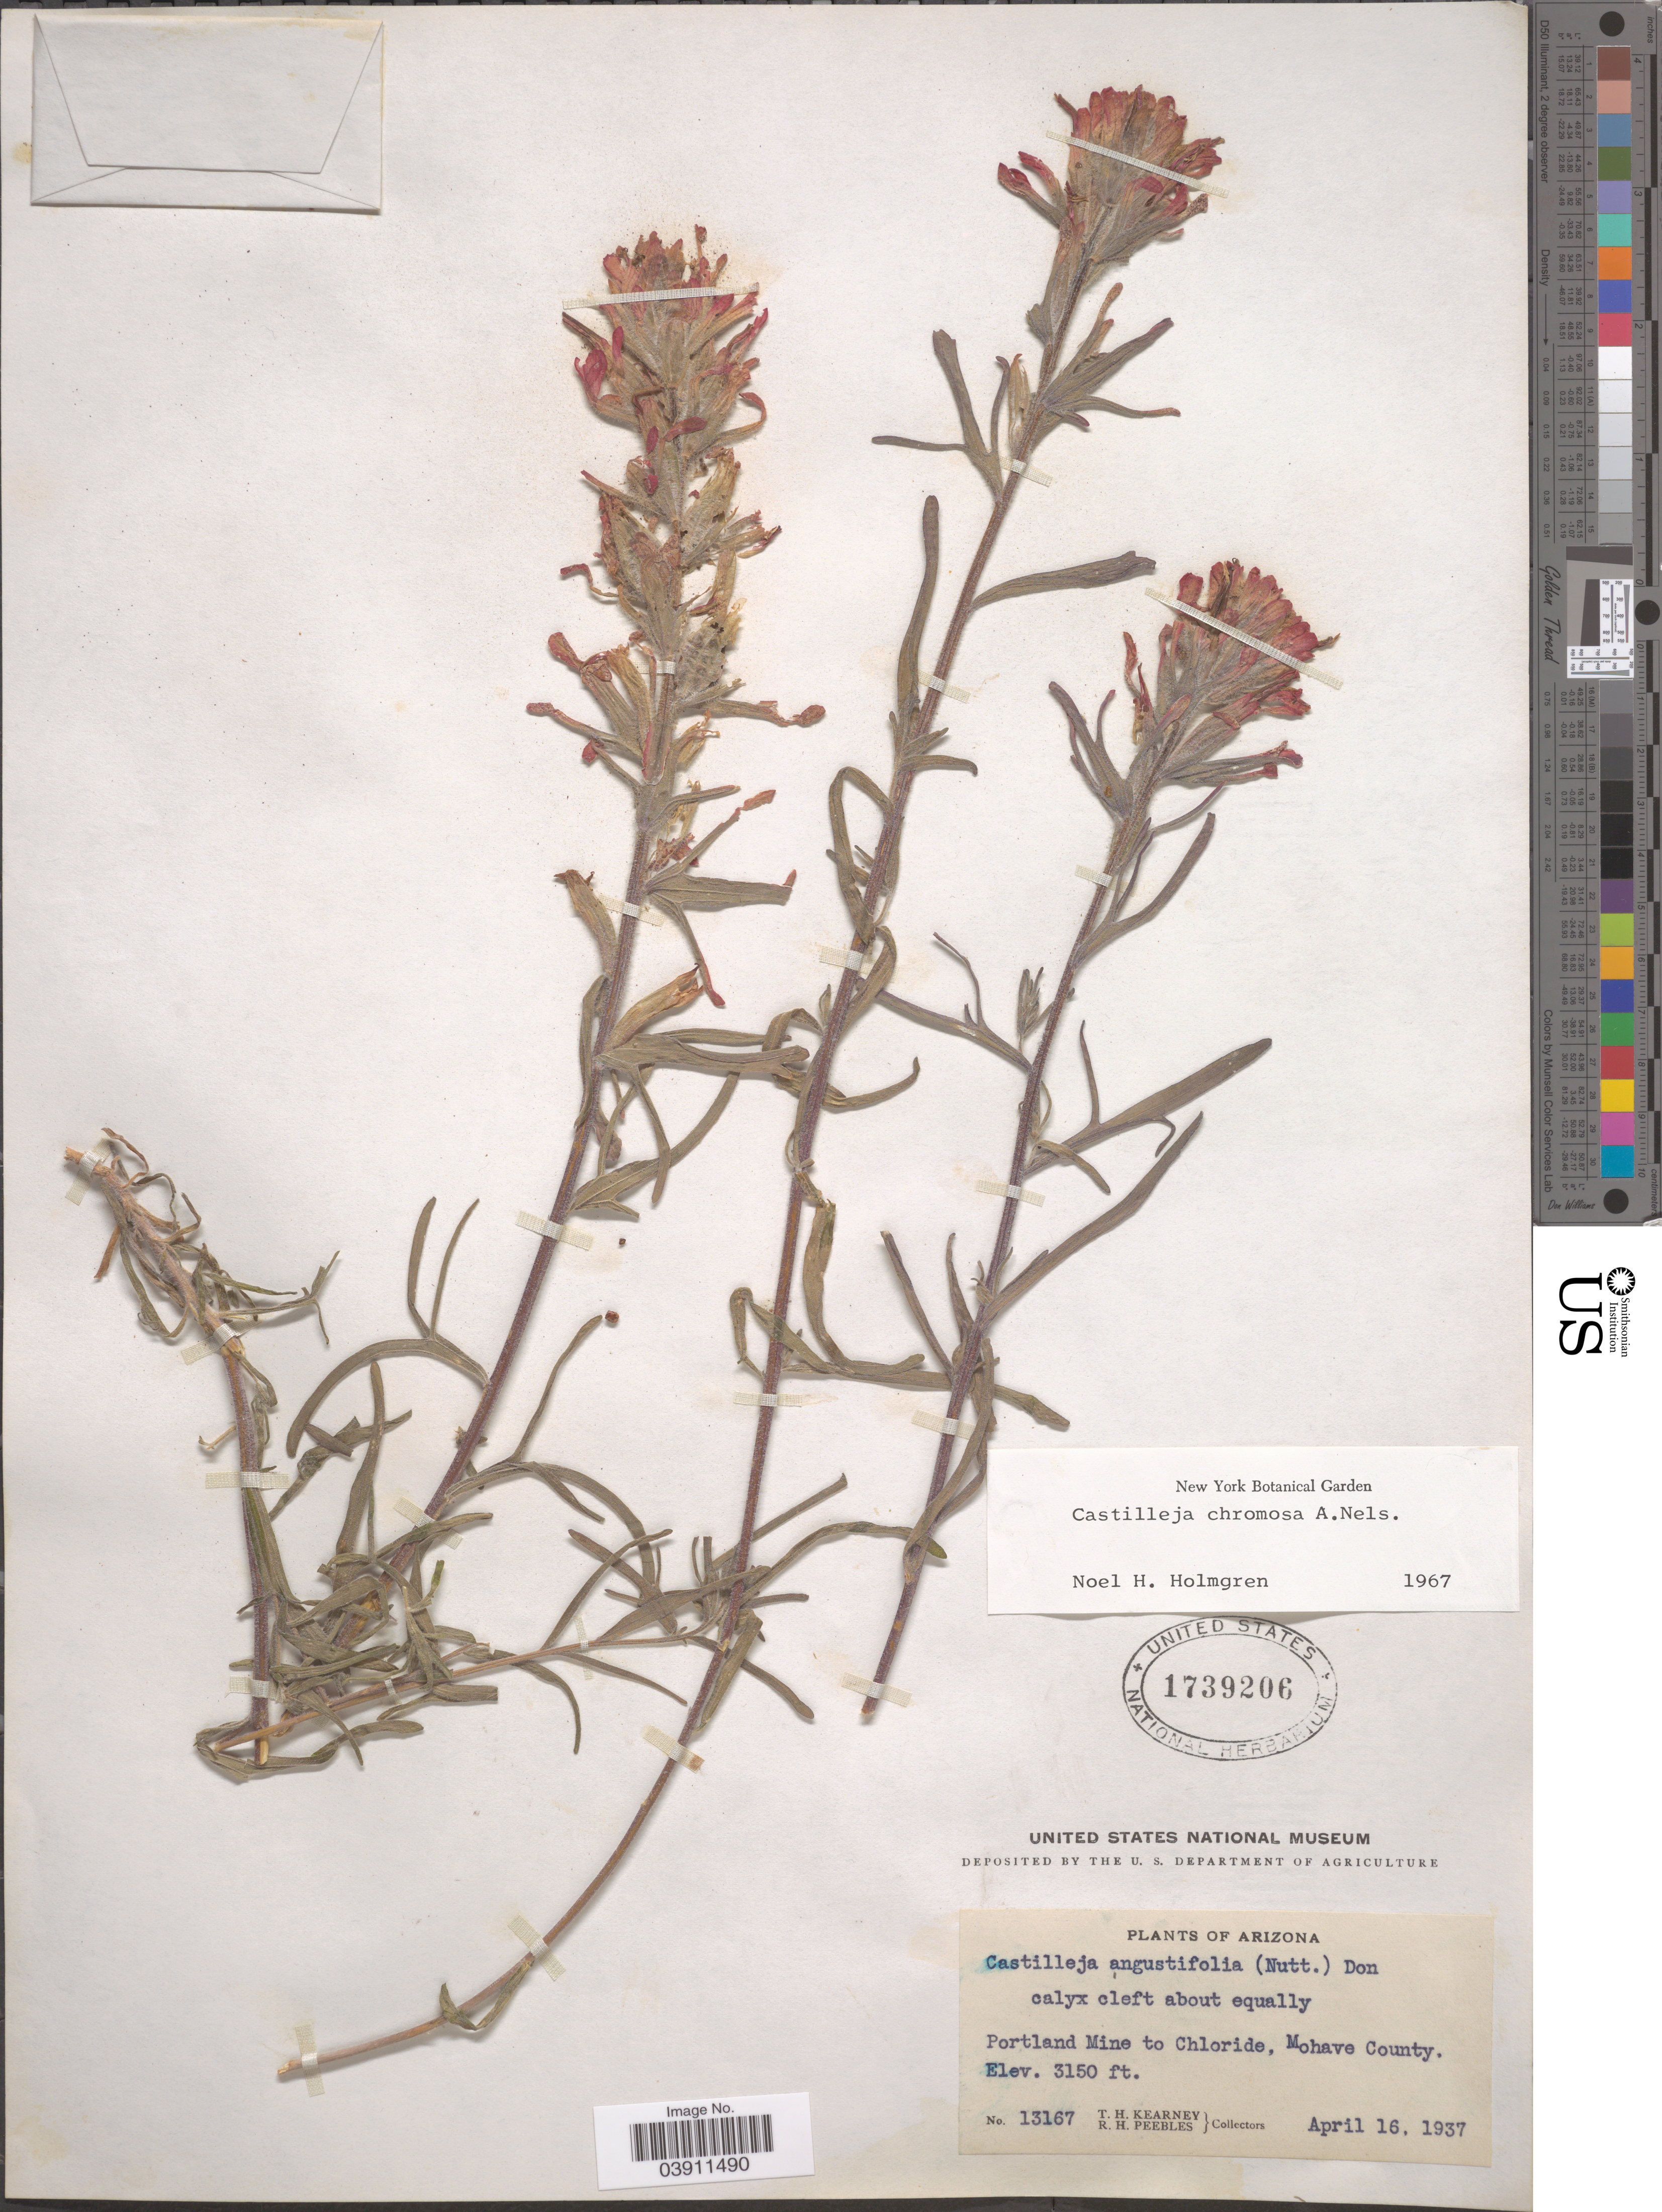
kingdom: Plantae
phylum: Tracheophyta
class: Magnoliopsida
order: Lamiales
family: Orobanchaceae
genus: Castilleja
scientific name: Castilleja chromosa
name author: A. Nelson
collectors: T. H. Kearney & R. H. Peebles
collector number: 13167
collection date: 1937-04-16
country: United States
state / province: Arizona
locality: Portland Mine to Chloride, Mohave County.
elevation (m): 960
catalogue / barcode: US 1739206